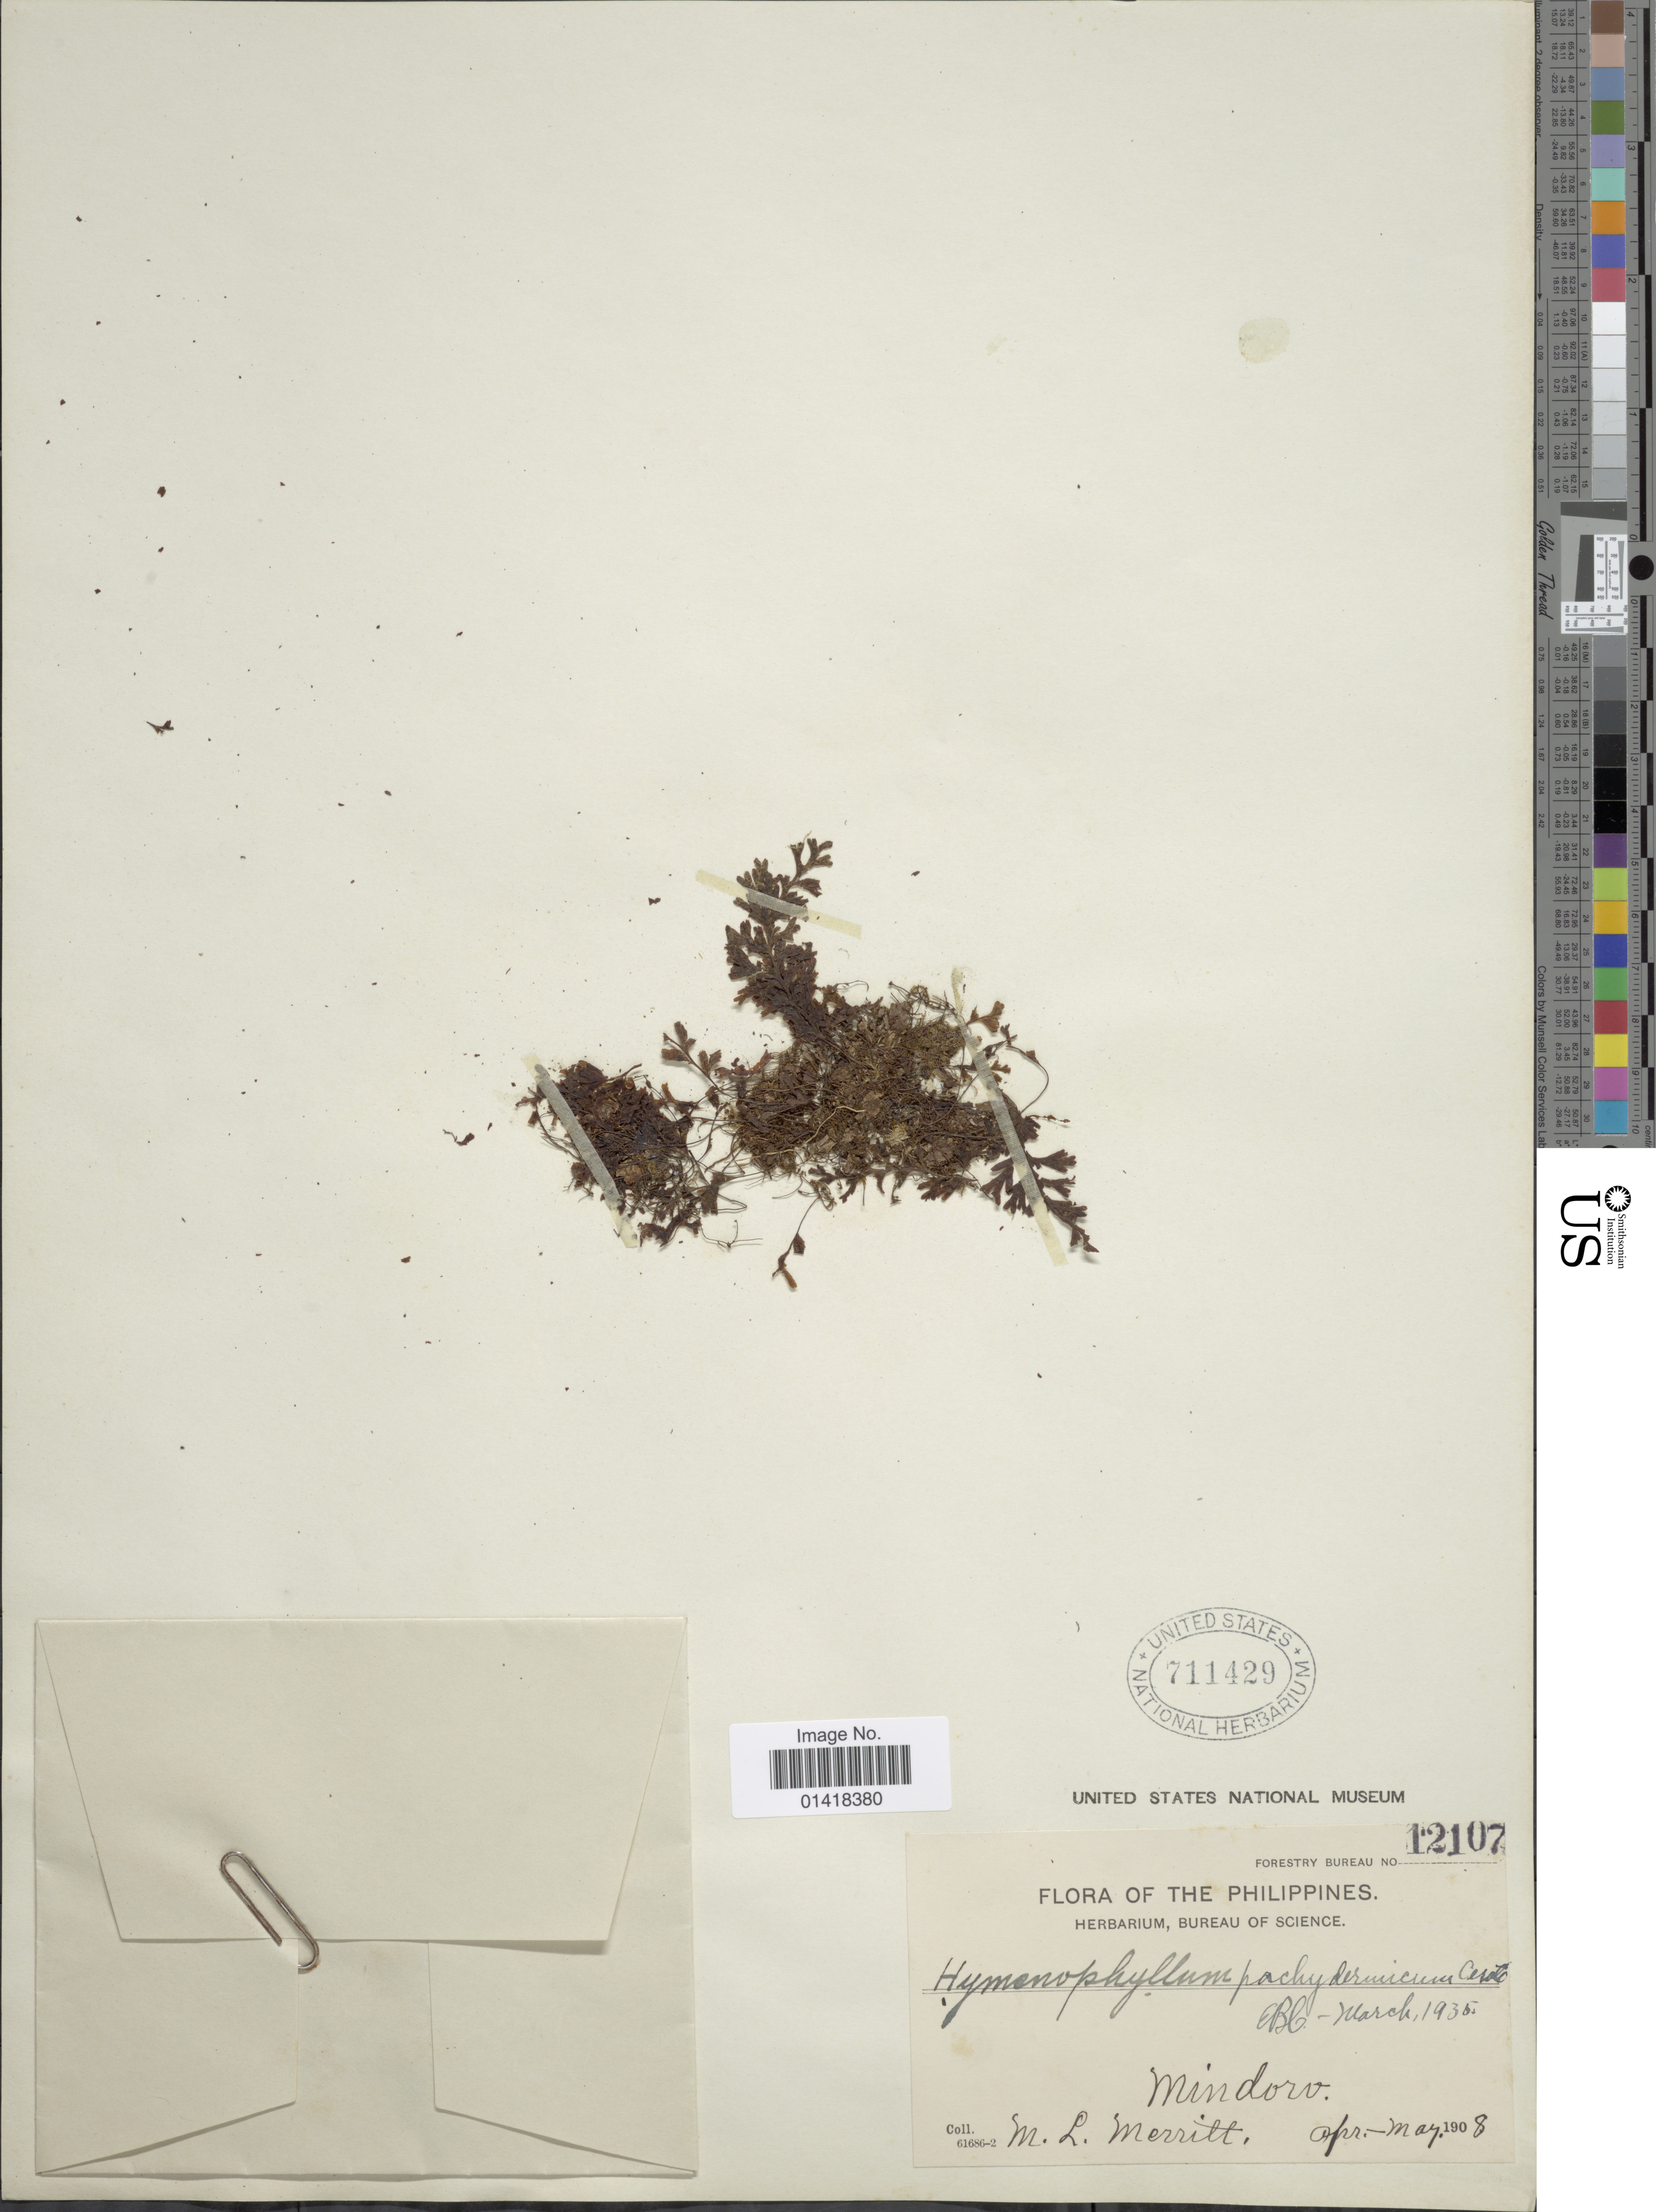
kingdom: Plantae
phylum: Tracheophyta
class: Polypodiopsida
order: Hymenophyllales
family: Hymenophyllaceae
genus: Hymenophyllum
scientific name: Hymenophyllum pachydermicum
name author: Ces.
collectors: M. L. Merritt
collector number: Forestry Bureau 12107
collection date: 1908-04/1908-05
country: Philippines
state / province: Mimaropa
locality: Mindoro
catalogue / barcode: US 711429